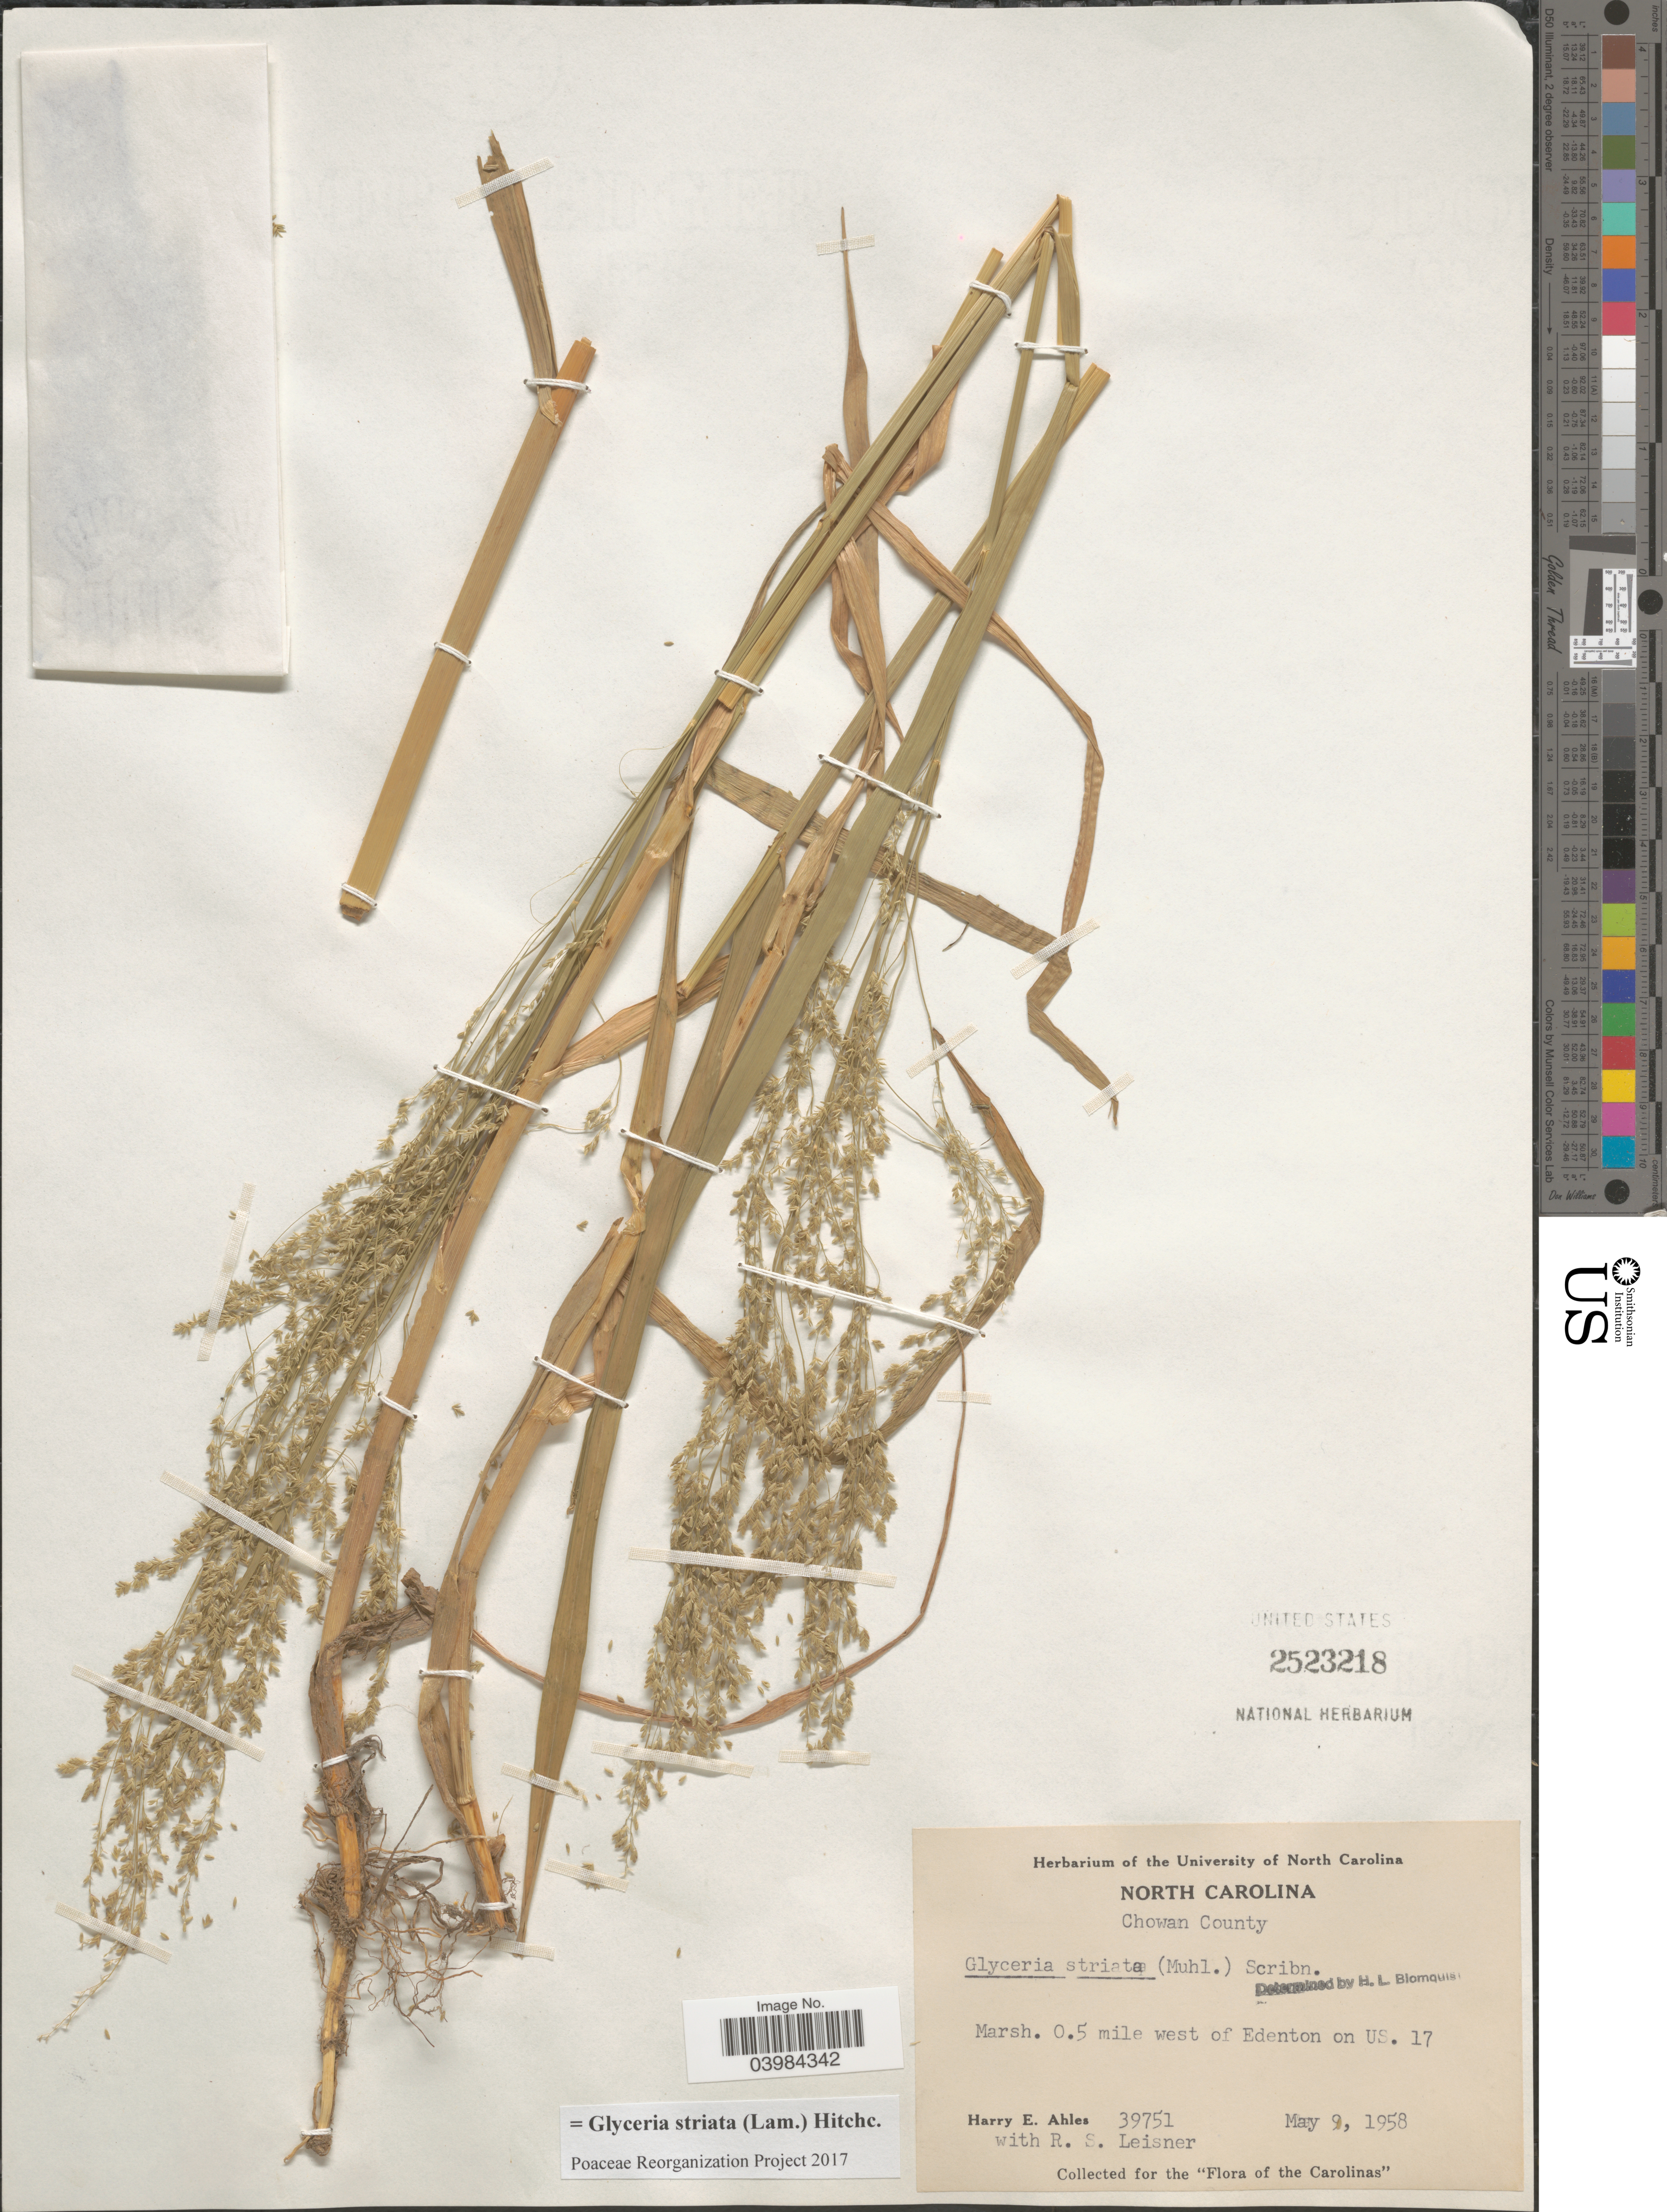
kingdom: Plantae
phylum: Tracheophyta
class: Liliopsida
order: Poales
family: Poaceae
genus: Glyceria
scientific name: Glyceria striata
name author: (Lam.) Hitchc.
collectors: H. E. Ahles & R. Leisner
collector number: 39751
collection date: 1958-05-09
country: United States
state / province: North Carolina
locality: Chowan County. 0.5 miles west of Edenton on US. 17.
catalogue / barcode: US 2523218